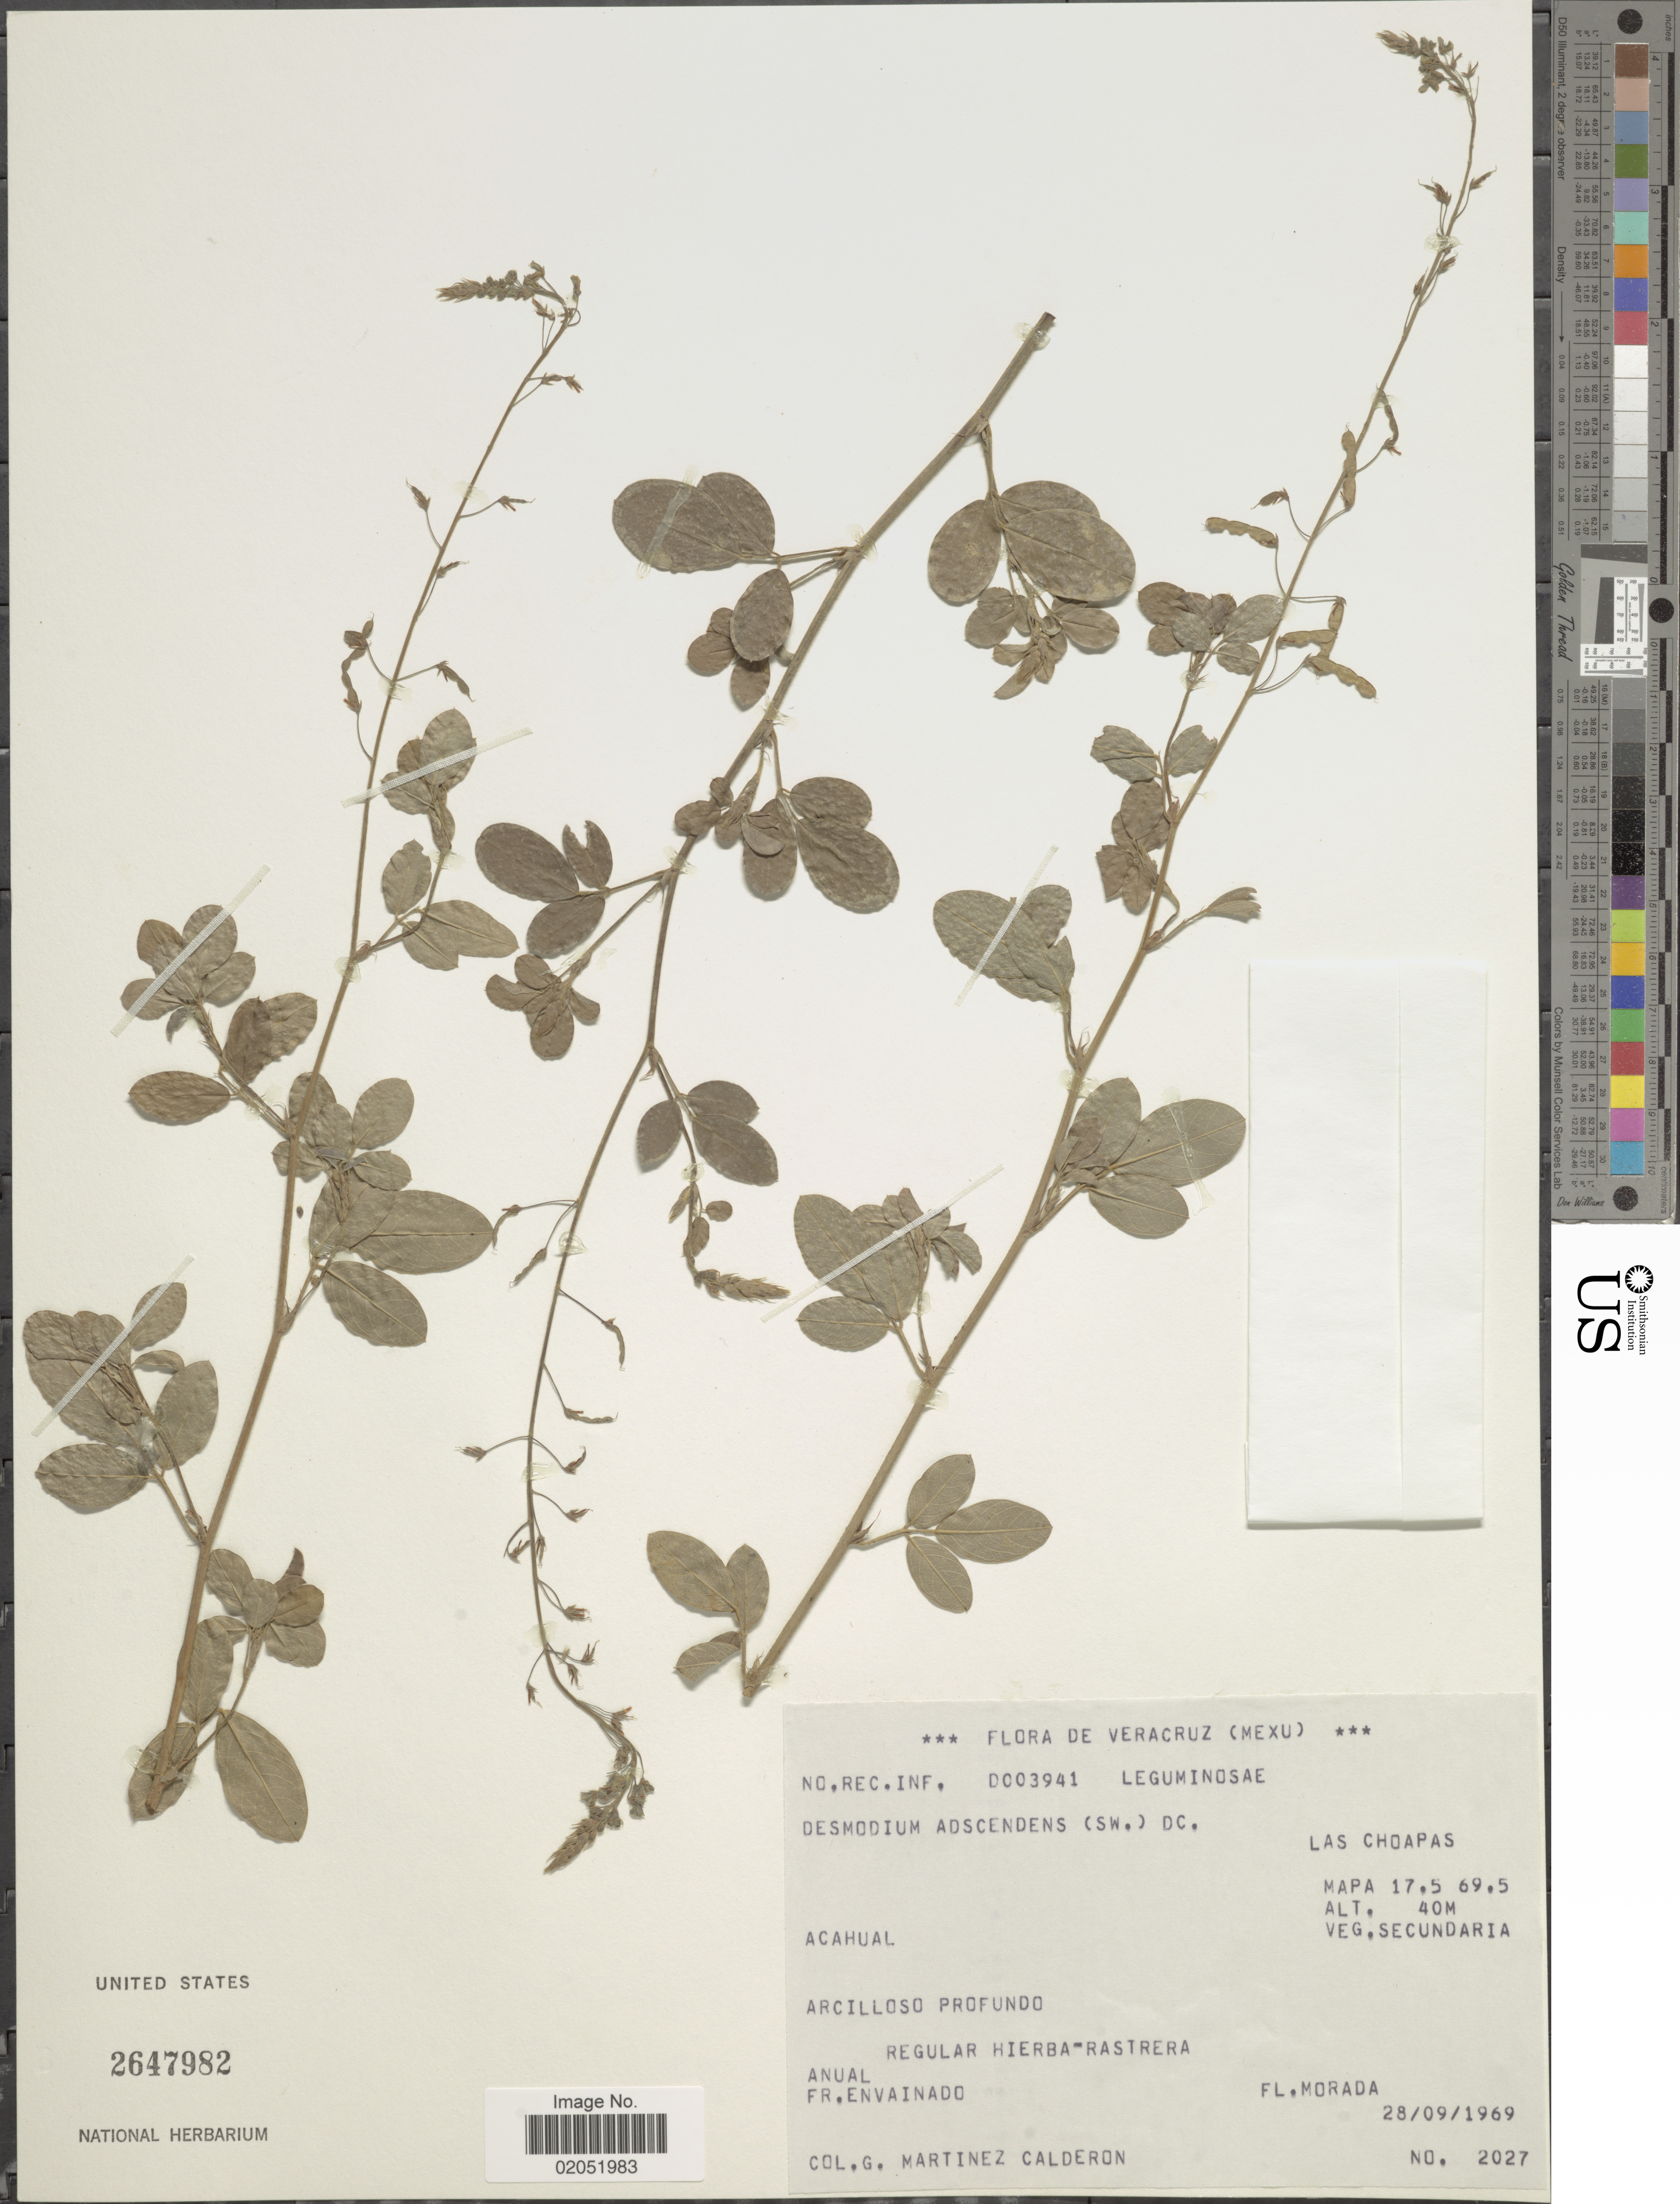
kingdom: Plantae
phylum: Tracheophyta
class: Magnoliopsida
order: Fabales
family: Fabaceae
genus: Grona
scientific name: Grona adscendens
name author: (Sw.) H. Ohashi & K. Ohashi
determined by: Strong, Mark T., (BOT), Smithsonian Institution - National Museum of Natural History (UNITED STATES)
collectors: G. Martínez Calderón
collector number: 2027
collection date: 1969-09-28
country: Mexico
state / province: Veracruz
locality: Las Choapas, Acahual. Mapa 17.5 69.5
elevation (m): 40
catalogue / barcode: US 2647982